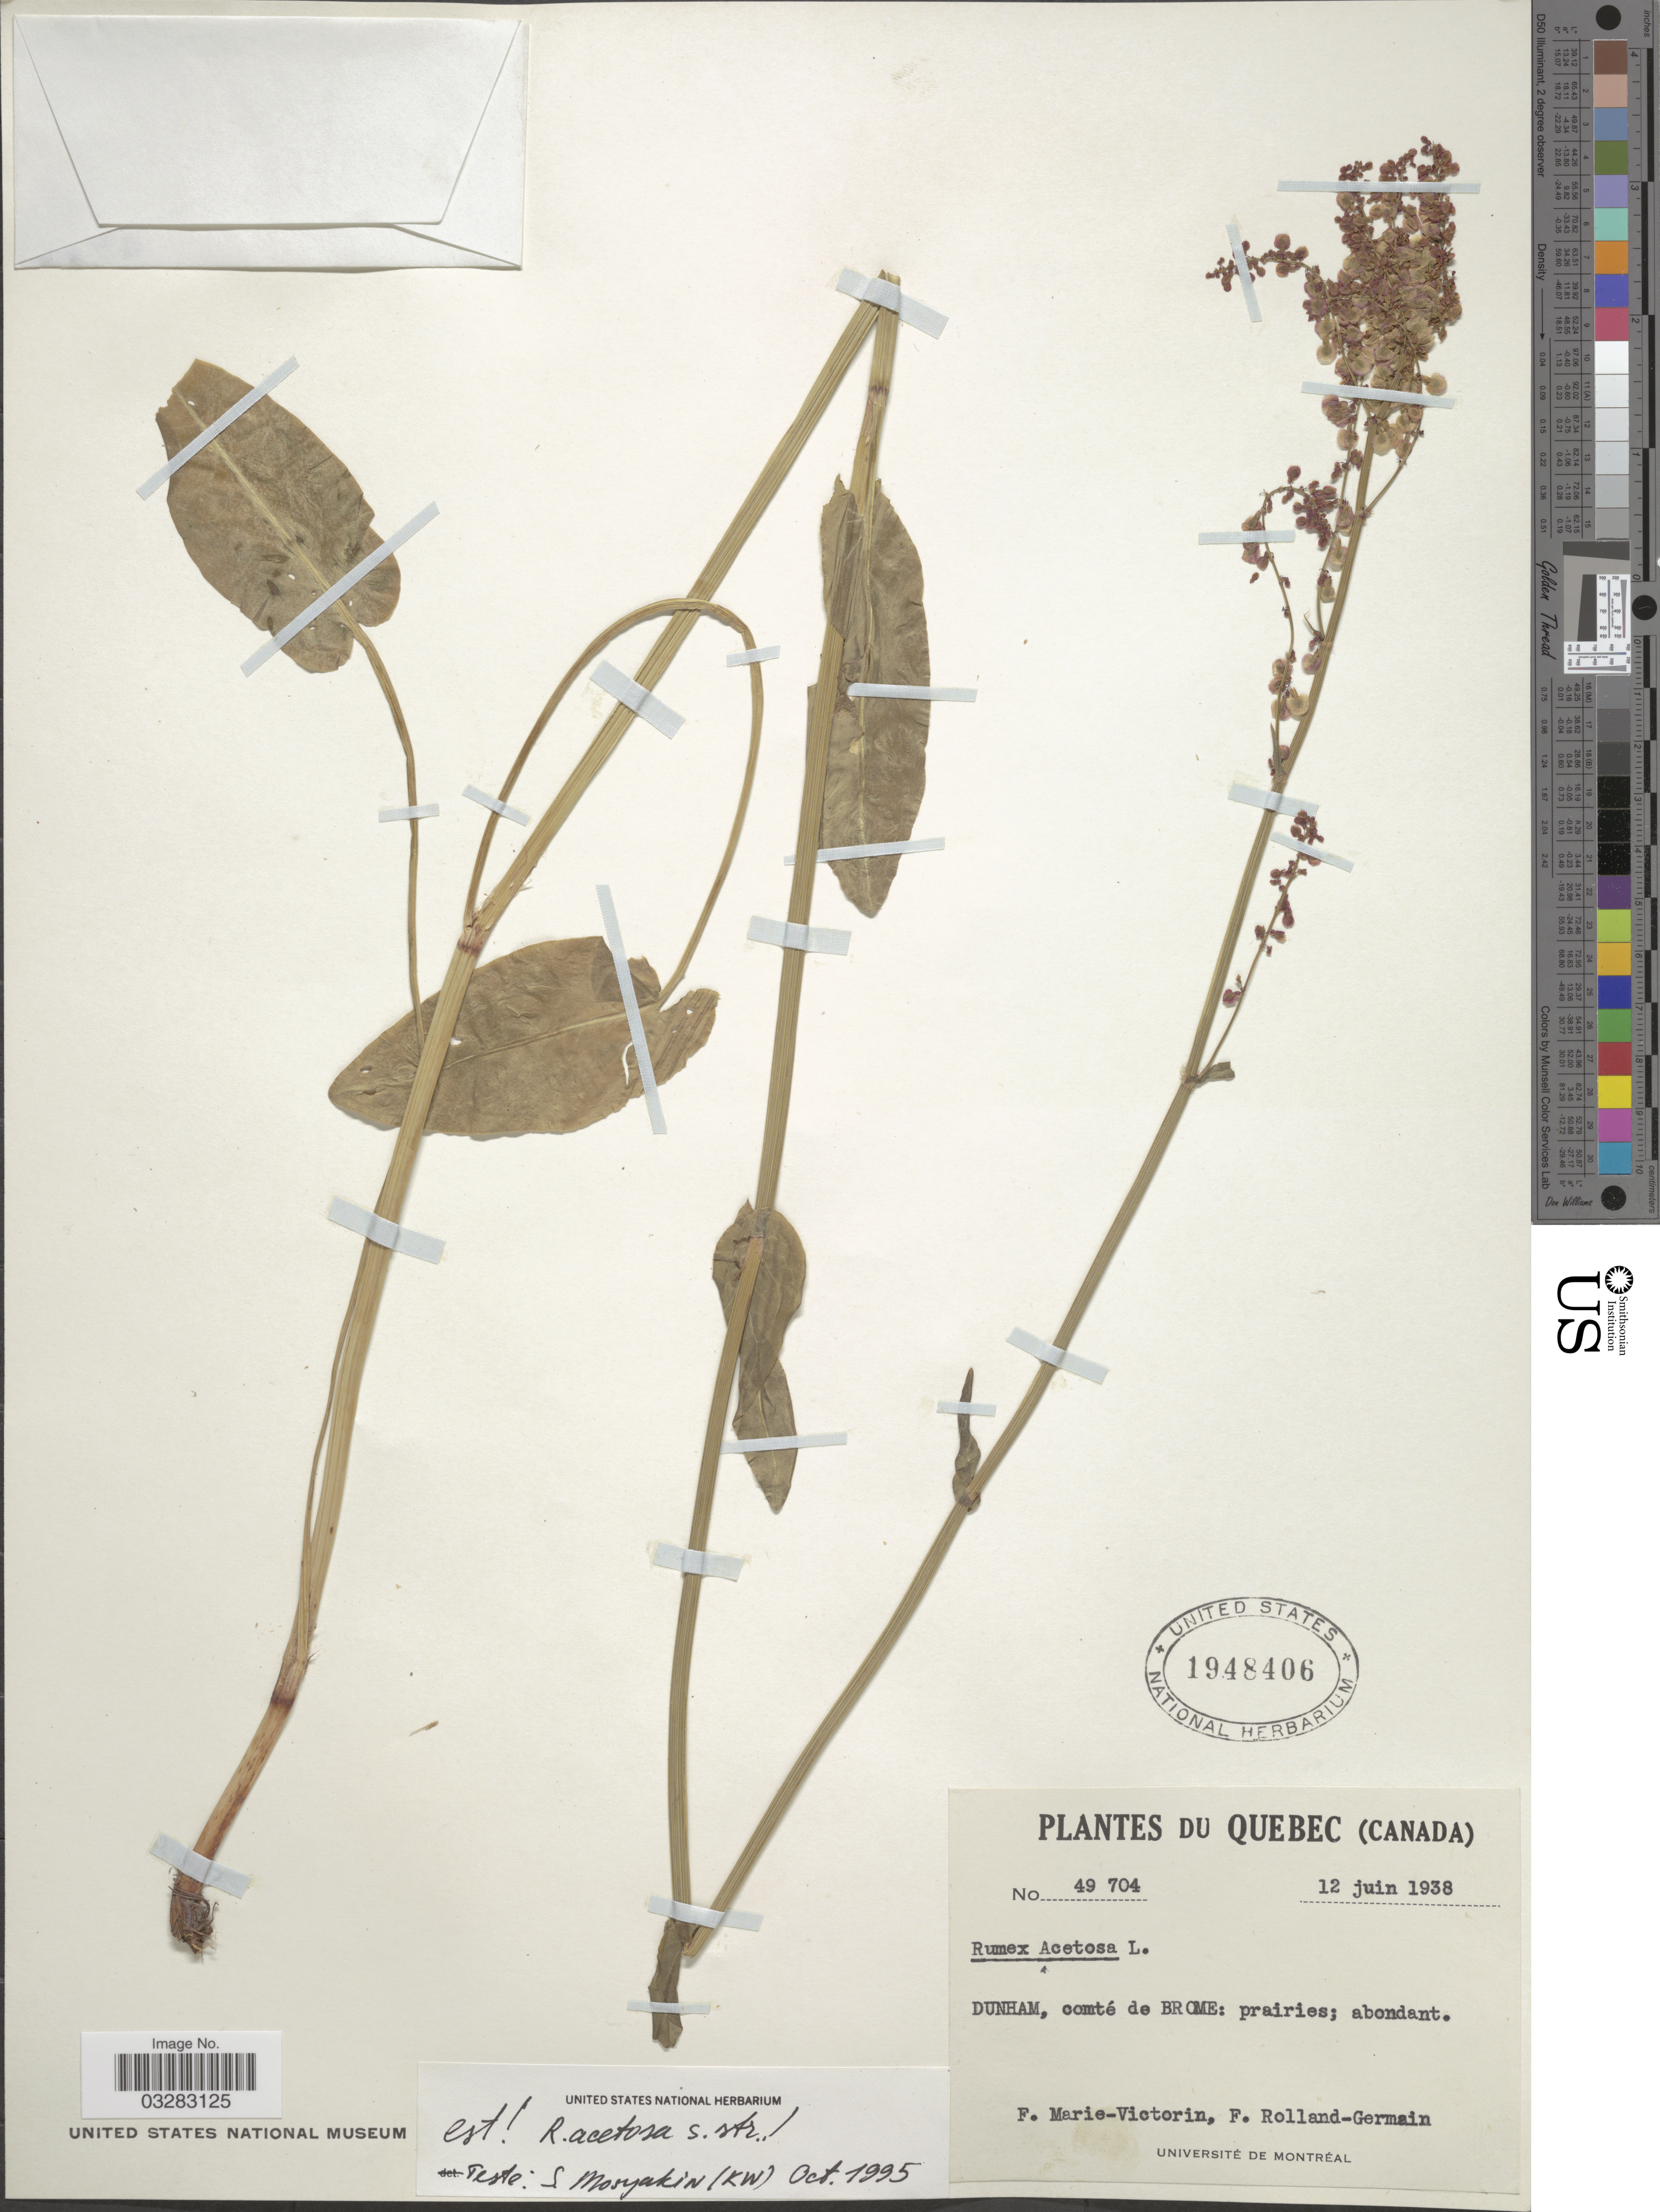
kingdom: Plantae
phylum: Tracheophyta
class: Magnoliopsida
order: Caryophyllales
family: Polygonaceae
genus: Rumex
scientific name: Rumex acetosa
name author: L.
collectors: F. Marie-Victorin & Rolland-Germain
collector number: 49704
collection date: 1938-06-12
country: Canada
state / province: Quebec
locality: Dunham, comté de Brome: prairies.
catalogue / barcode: US 1948406